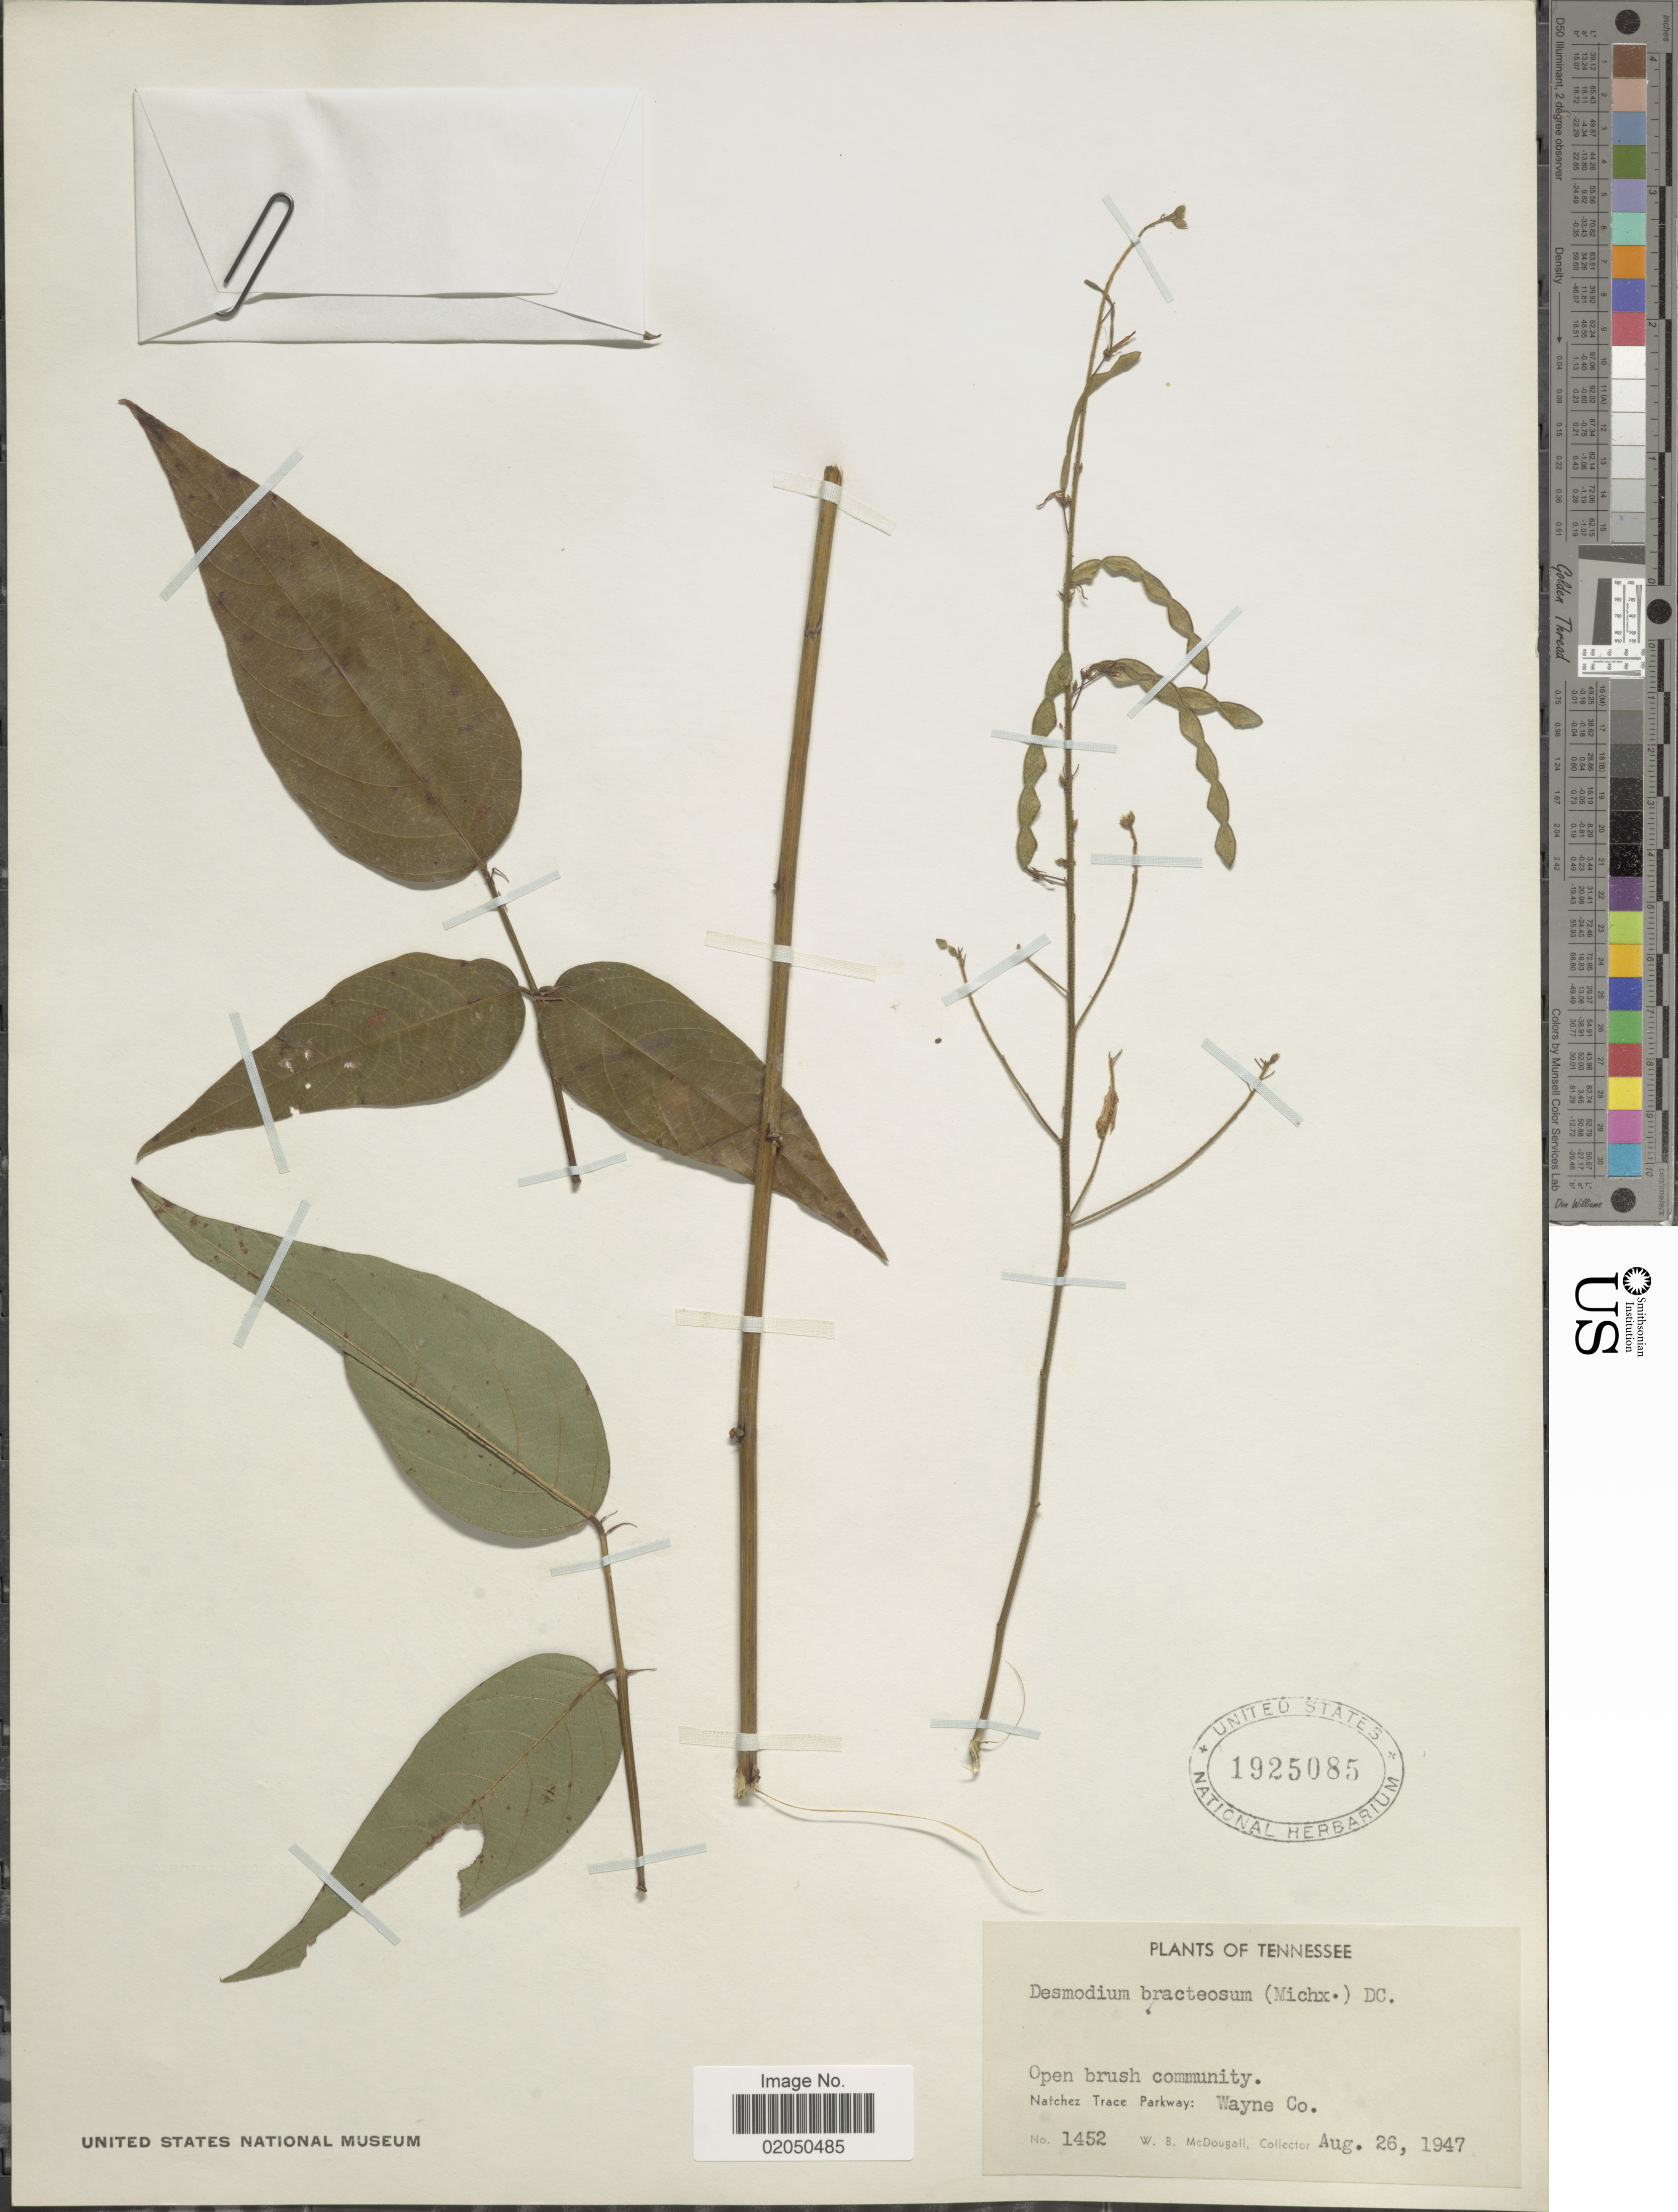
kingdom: Plantae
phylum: Tracheophyta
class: Magnoliopsida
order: Fabales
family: Fabaceae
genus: Desmodium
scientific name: Desmodium cuspidatum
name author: (Muhl. ex Willd.) Loudon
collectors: W. B. McDougall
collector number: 1452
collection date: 1947-08-26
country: United States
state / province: Tennessee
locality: Natchez Trace Parkway: Wayne Co.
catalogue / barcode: US 1925085